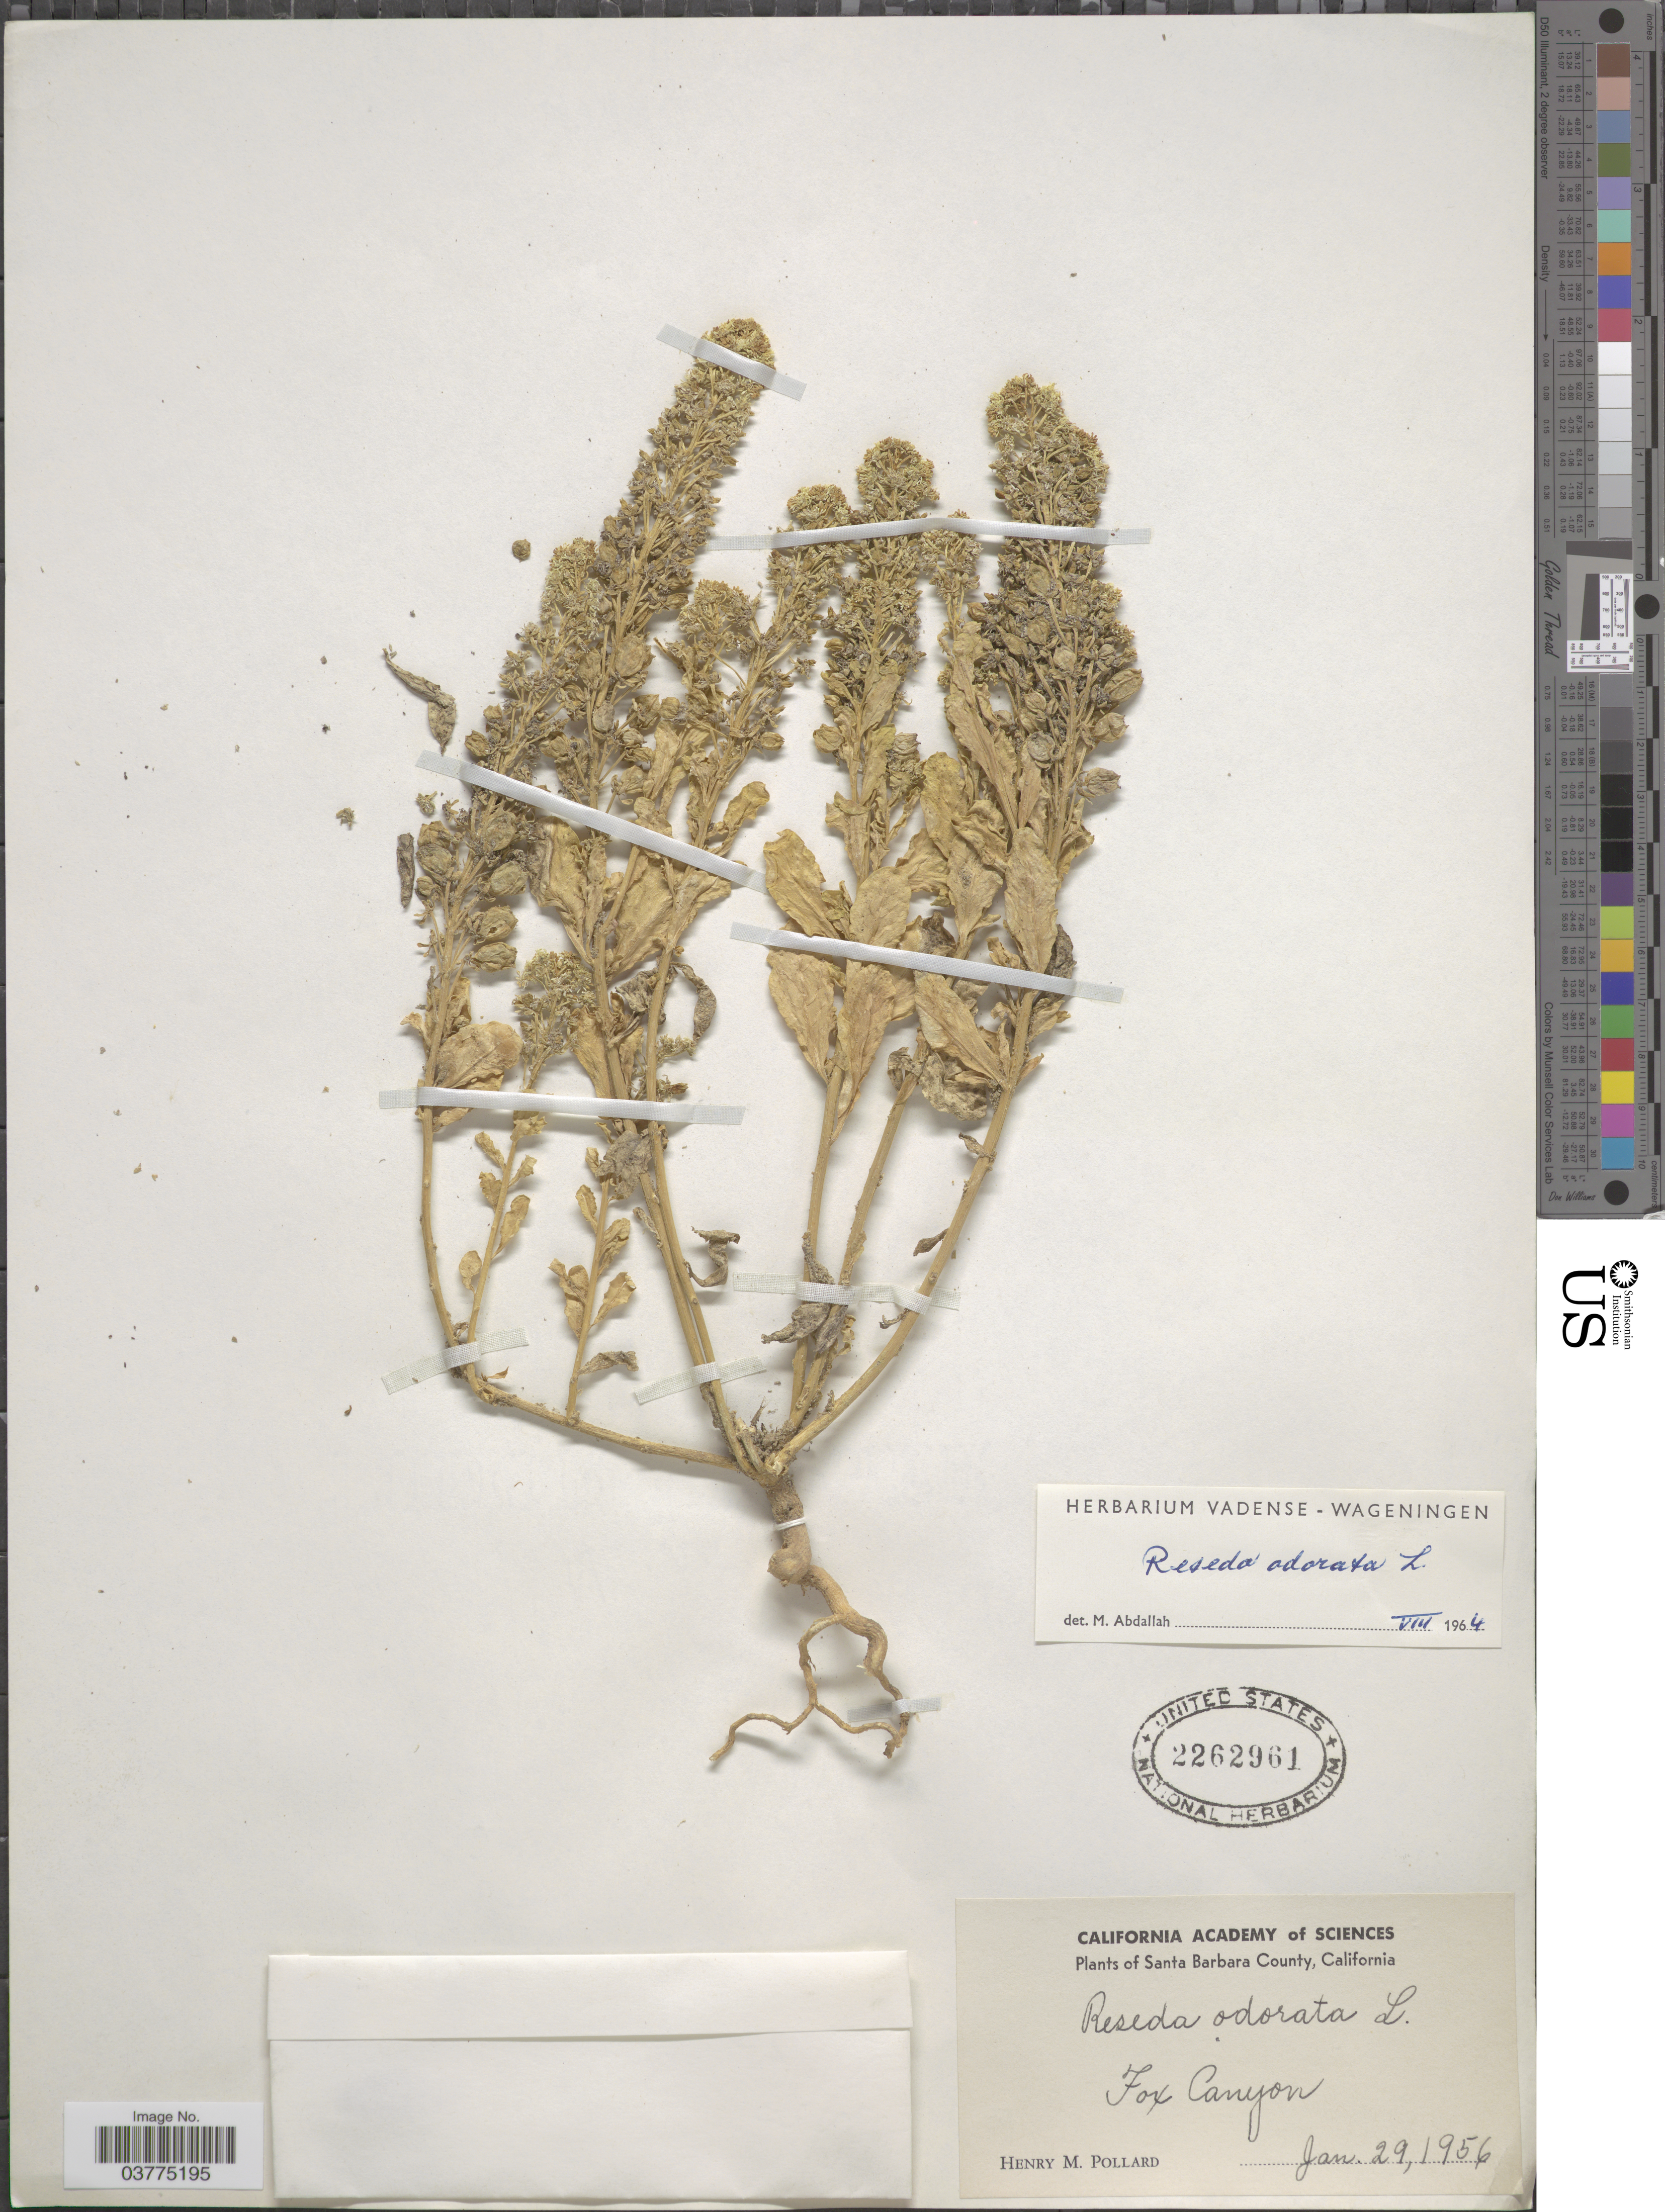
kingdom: Plantae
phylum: Tracheophyta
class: Magnoliopsida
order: Brassicales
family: Resedaceae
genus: Reseda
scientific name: Reseda odorata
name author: L.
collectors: H. M. Pollard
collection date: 1956-01-29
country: United States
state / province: California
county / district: Santa Barbara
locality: Santa Barbara County. Fox Canyon.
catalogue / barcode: US 2262961